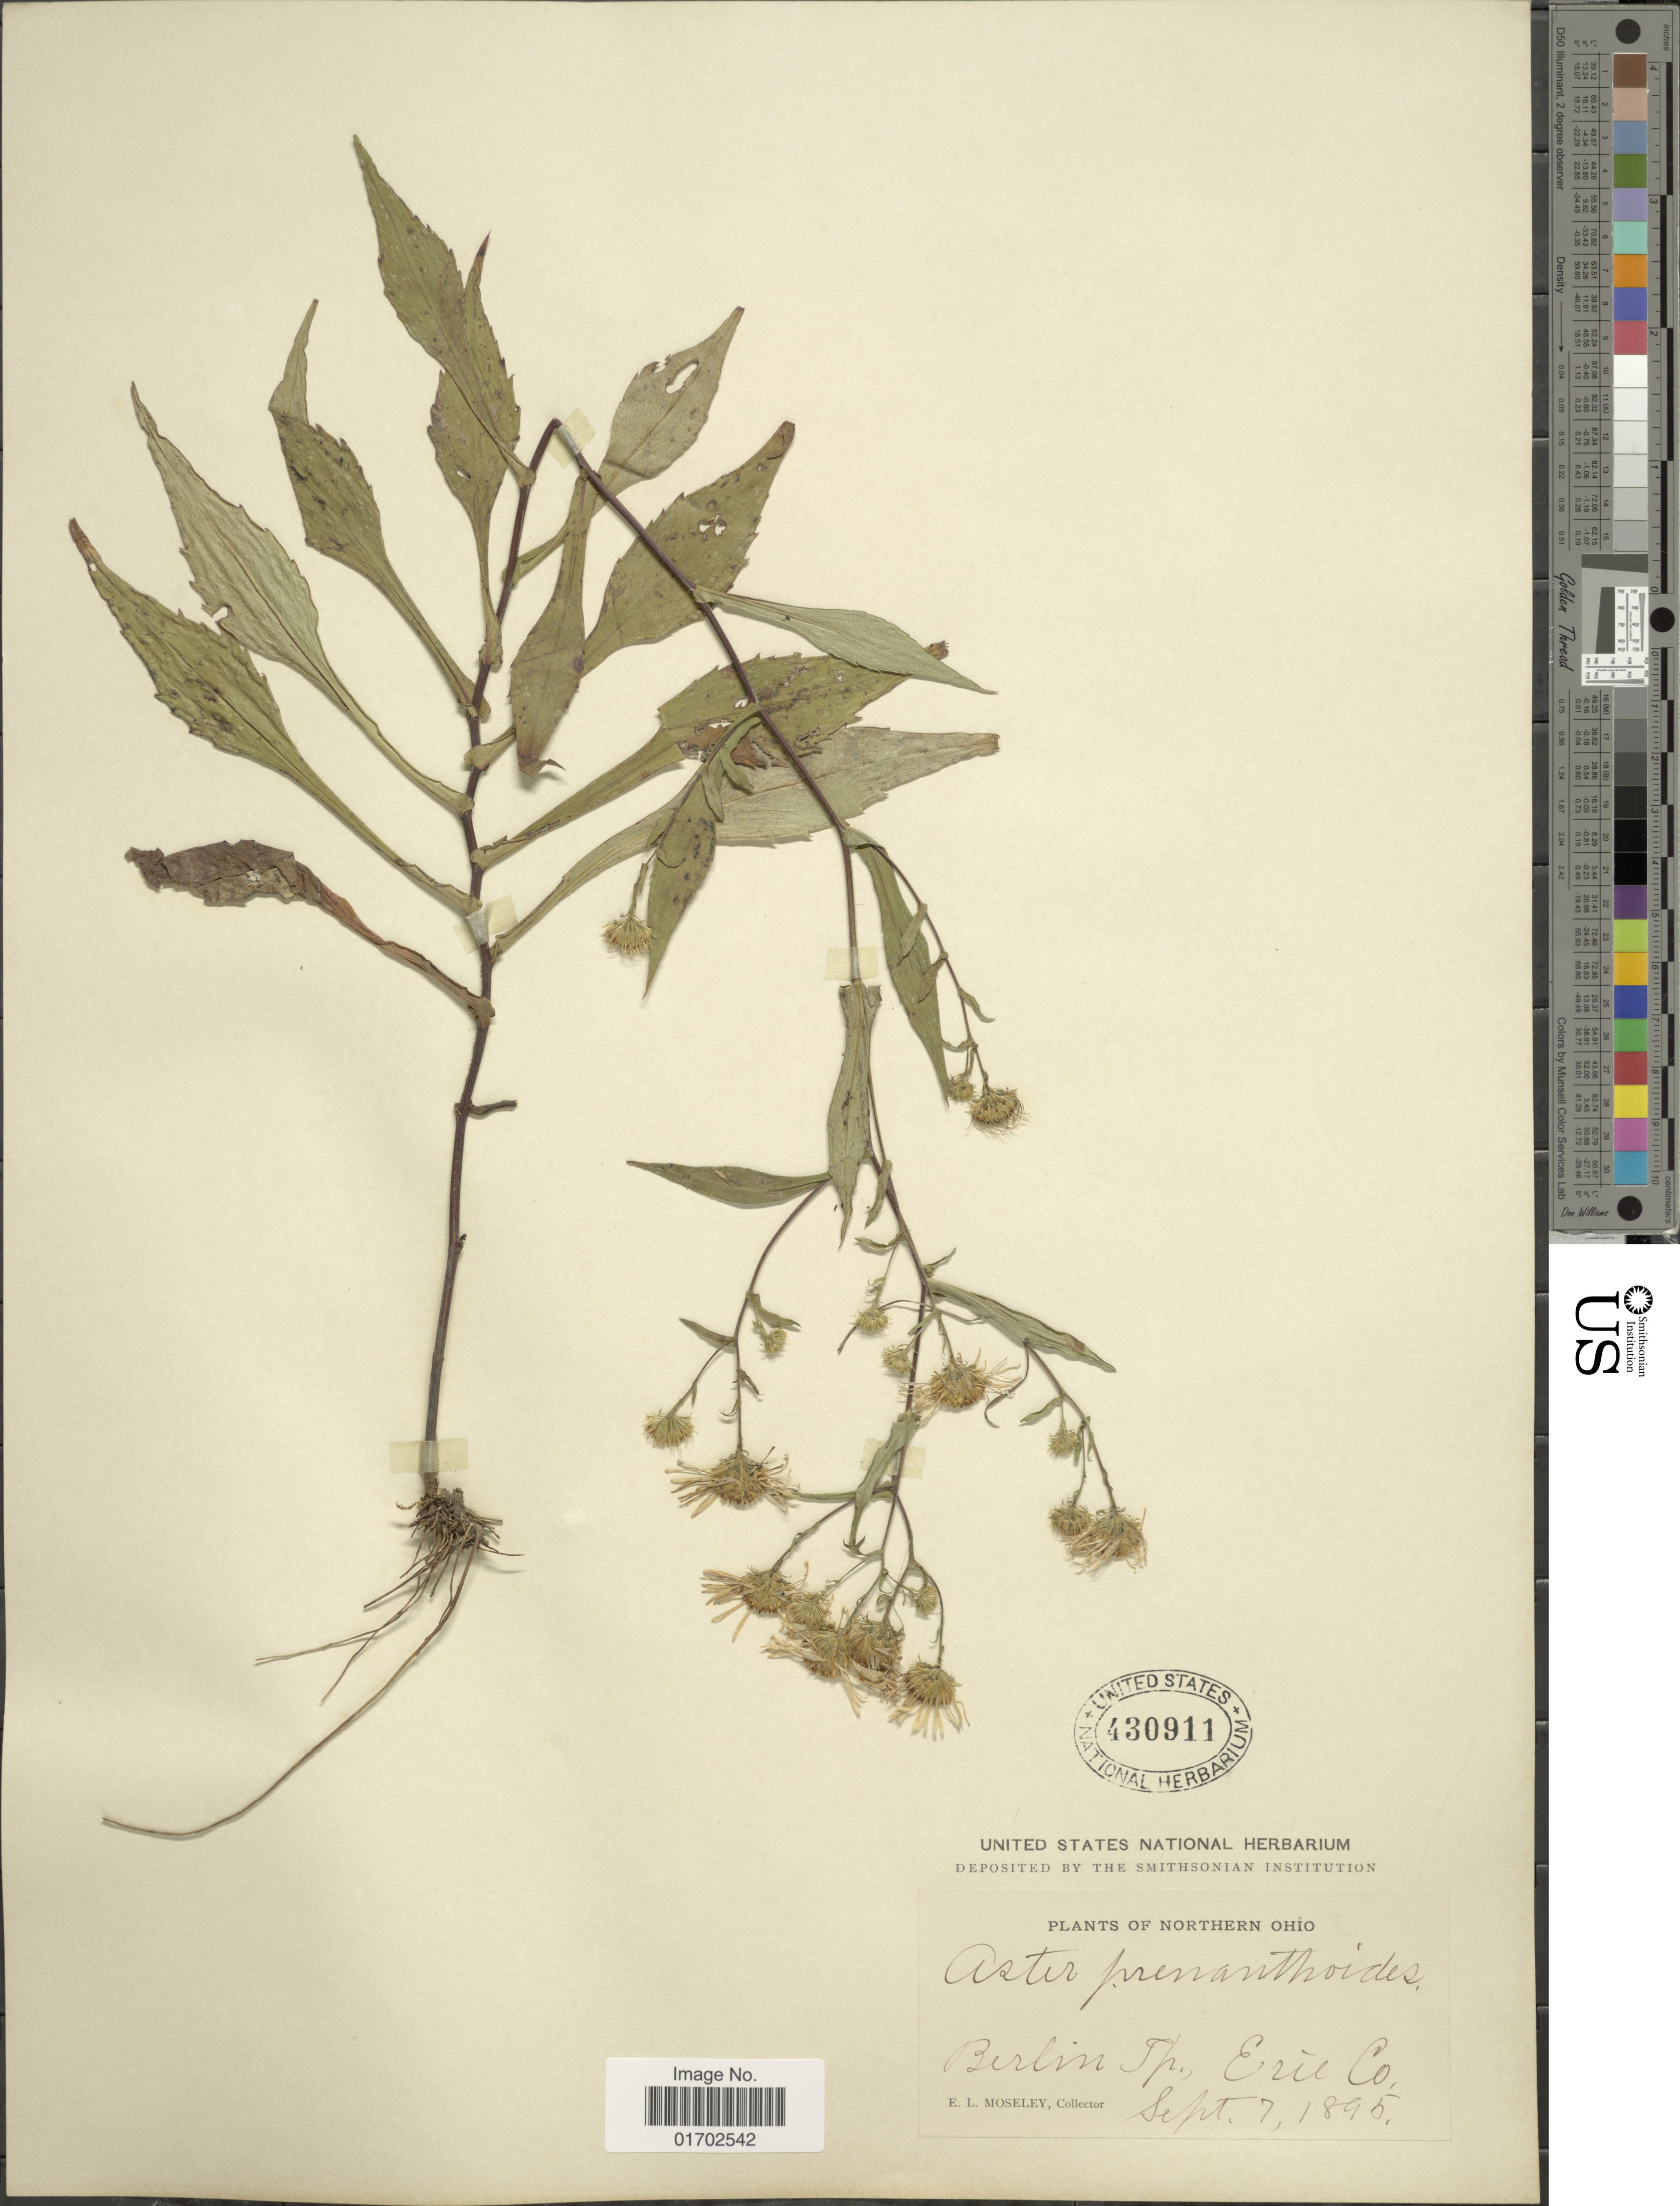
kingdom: Plantae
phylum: Tracheophyta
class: Magnoliopsida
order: Asterales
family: Asteraceae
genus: Symphyotrichum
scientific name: Symphyotrichum prenanthoides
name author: (Muhl. ex Willd.) G.L. Nesom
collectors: E. Moseley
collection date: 1895-09-07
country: United States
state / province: Ohio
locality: Northern Ohio, Berlin Tp., Erie Co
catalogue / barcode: US 4301911